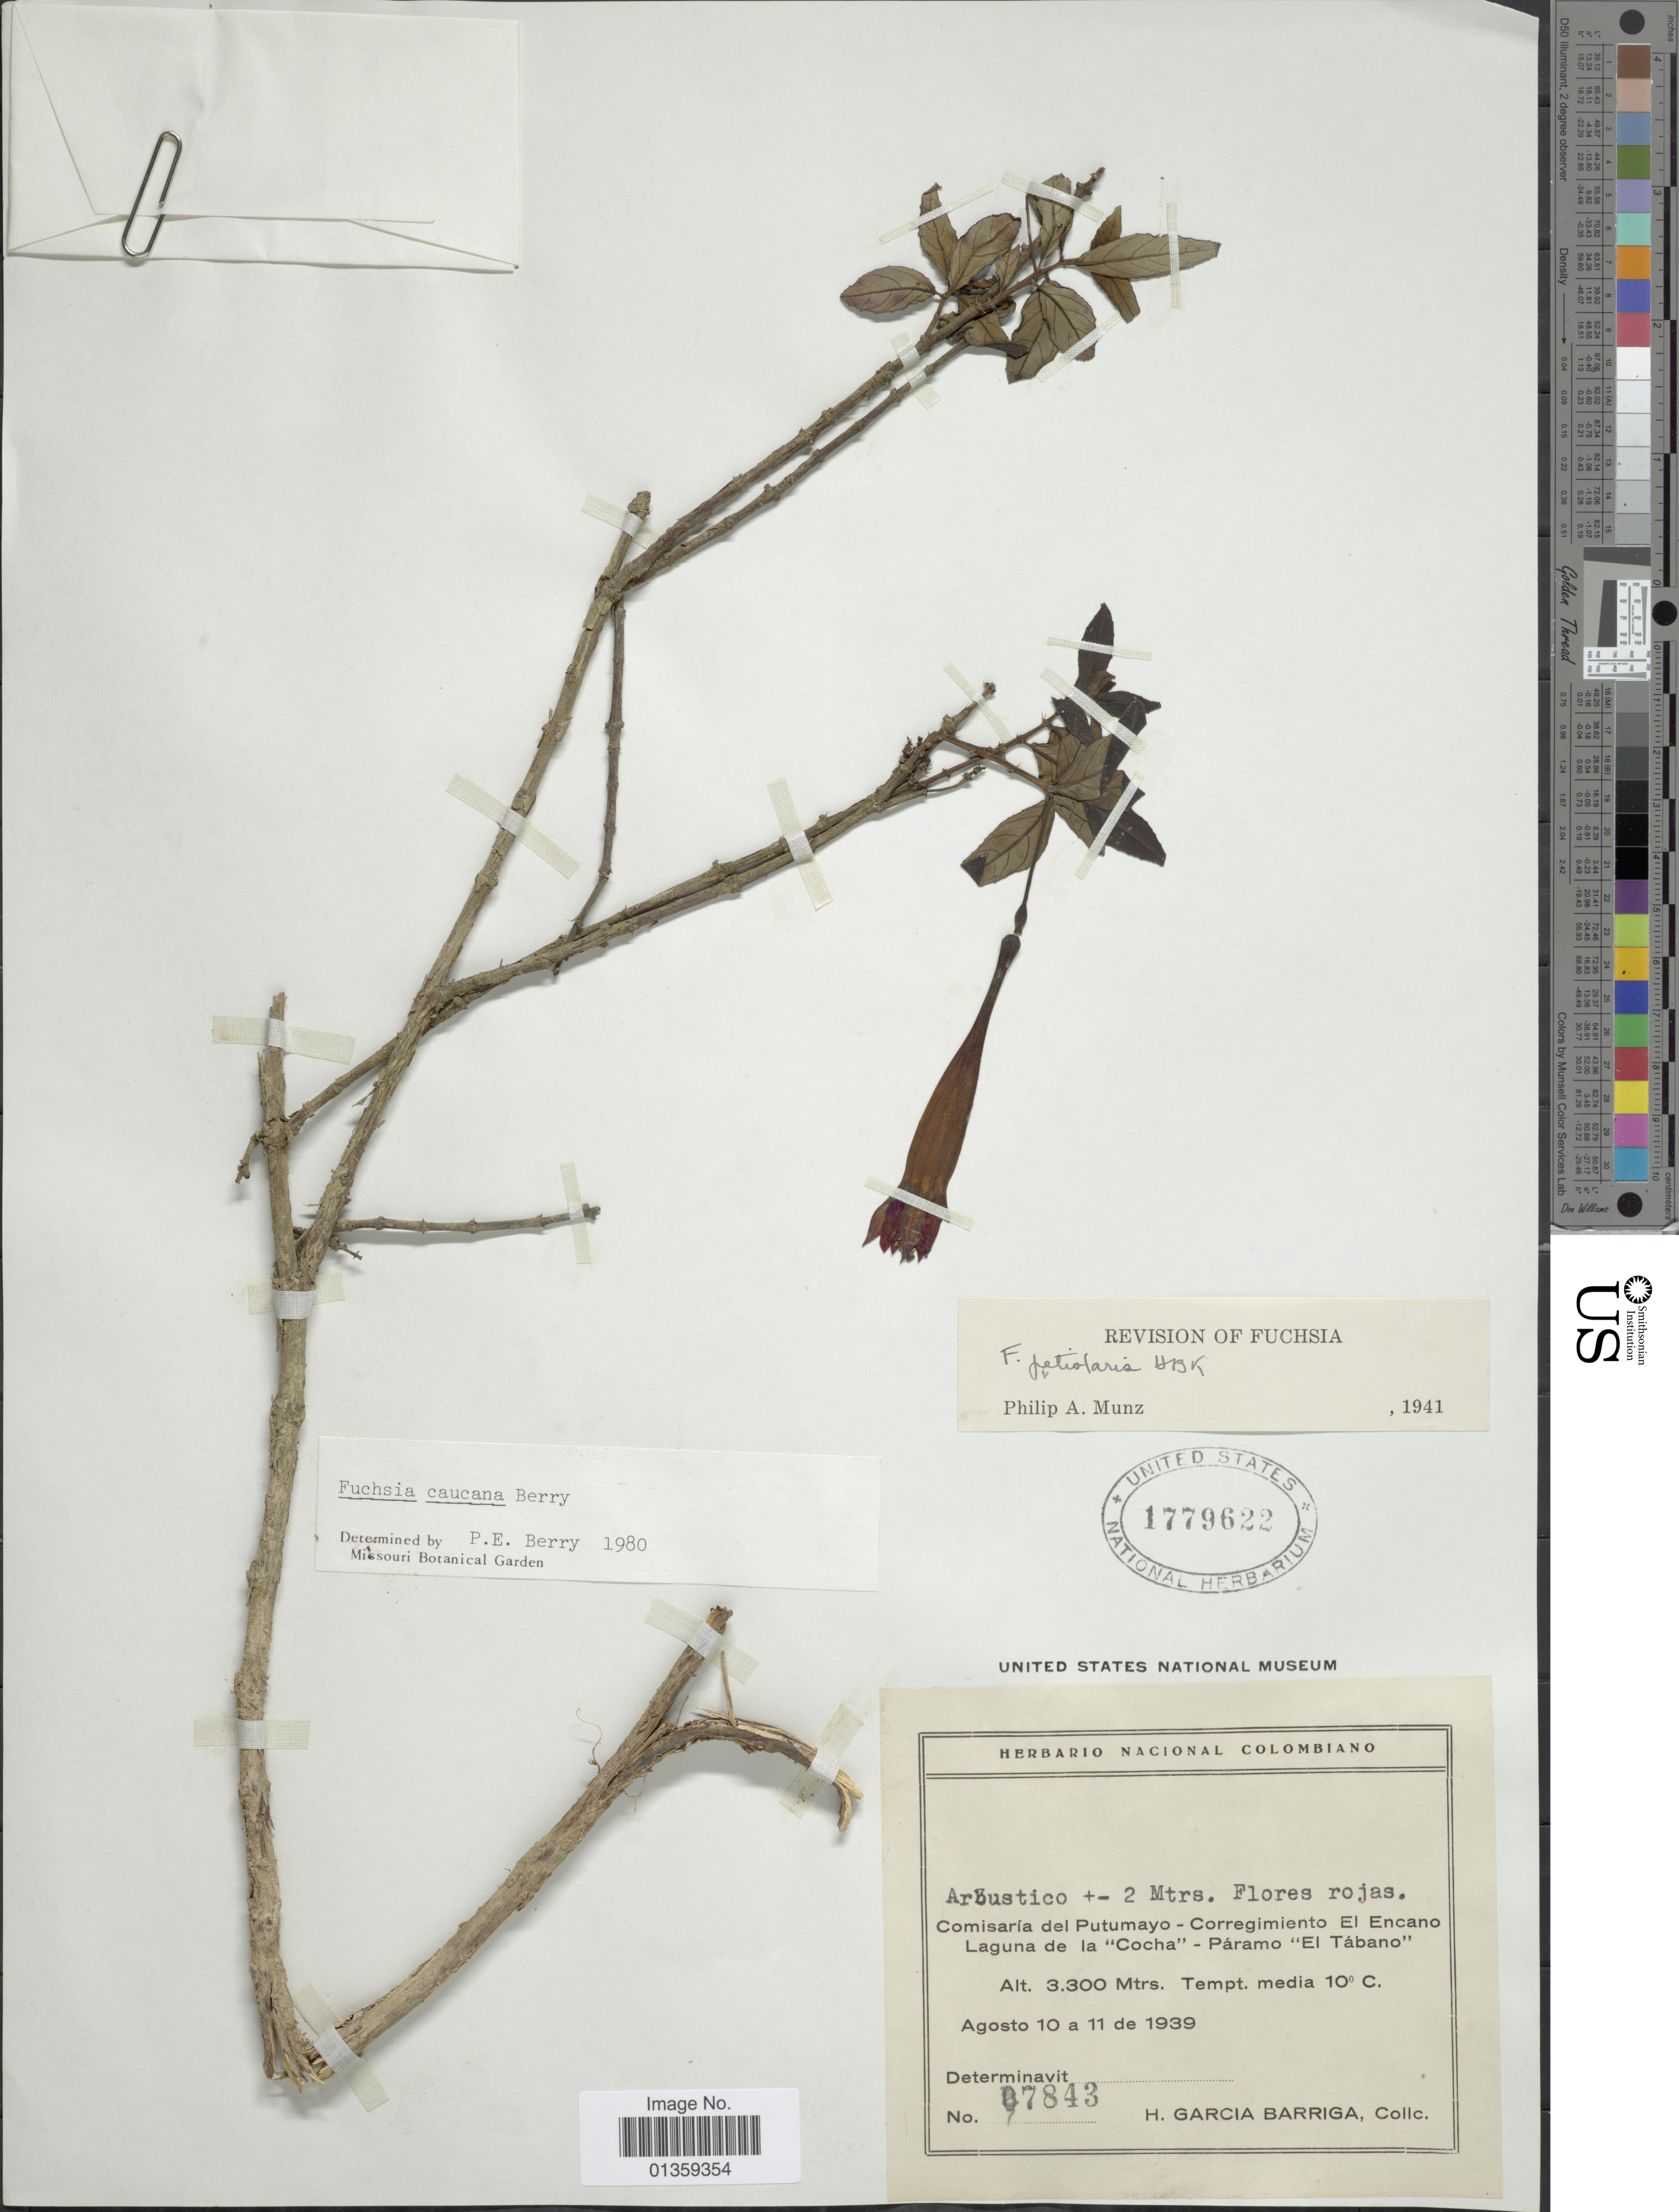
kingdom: Plantae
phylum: Tracheophyta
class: Magnoliopsida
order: Myrtales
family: Onagraceae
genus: Fuchsia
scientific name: Fuchsia caucana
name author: P.E. Berry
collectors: H. García Barriga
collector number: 7843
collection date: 1939-08-10/1939-08-11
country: Colombia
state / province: Putumayo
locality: Corregimiento El Encano Laguna de la "Cocha" - Páramo "El Tábano"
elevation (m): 3300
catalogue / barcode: US 1779622